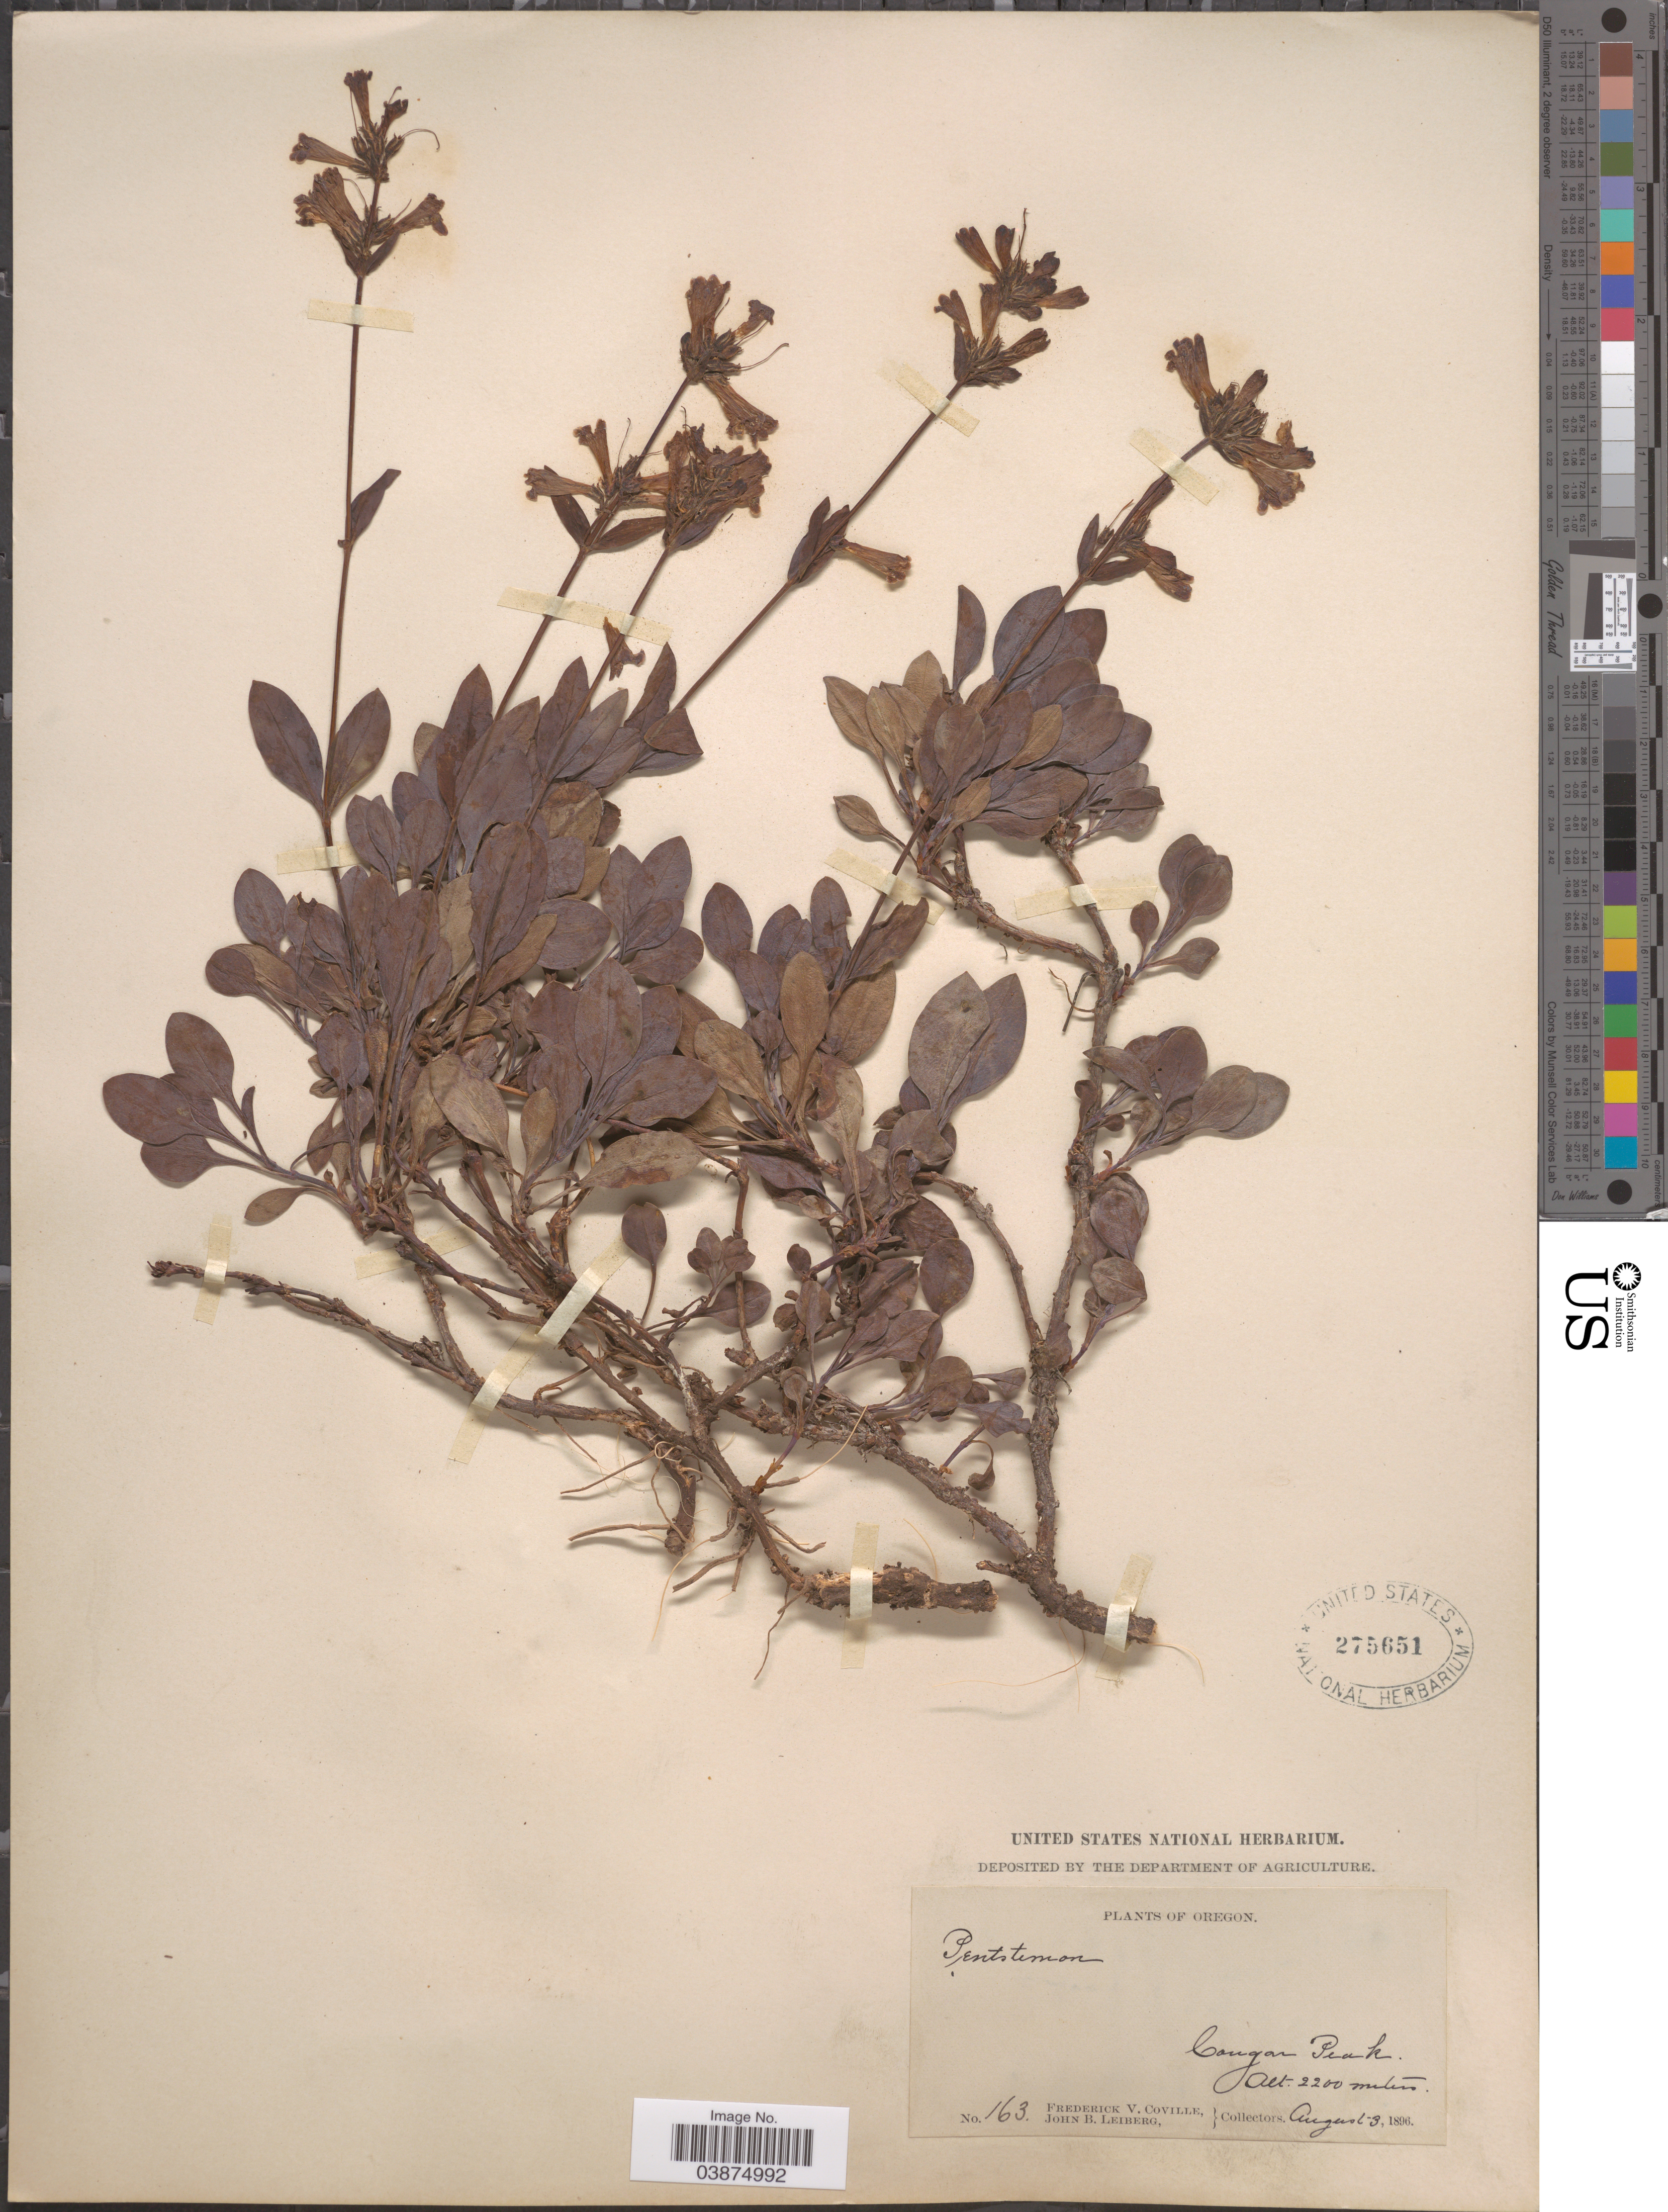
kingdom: Plantae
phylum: Tracheophyta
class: Magnoliopsida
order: Lamiales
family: Plantaginaceae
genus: Penstemon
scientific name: Penstemon euglaucus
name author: English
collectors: F. V. Coville & J. B. Leiberg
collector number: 163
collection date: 1896-08-03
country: United States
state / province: Oregon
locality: Cougar Peak.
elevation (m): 2200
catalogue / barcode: US 275651